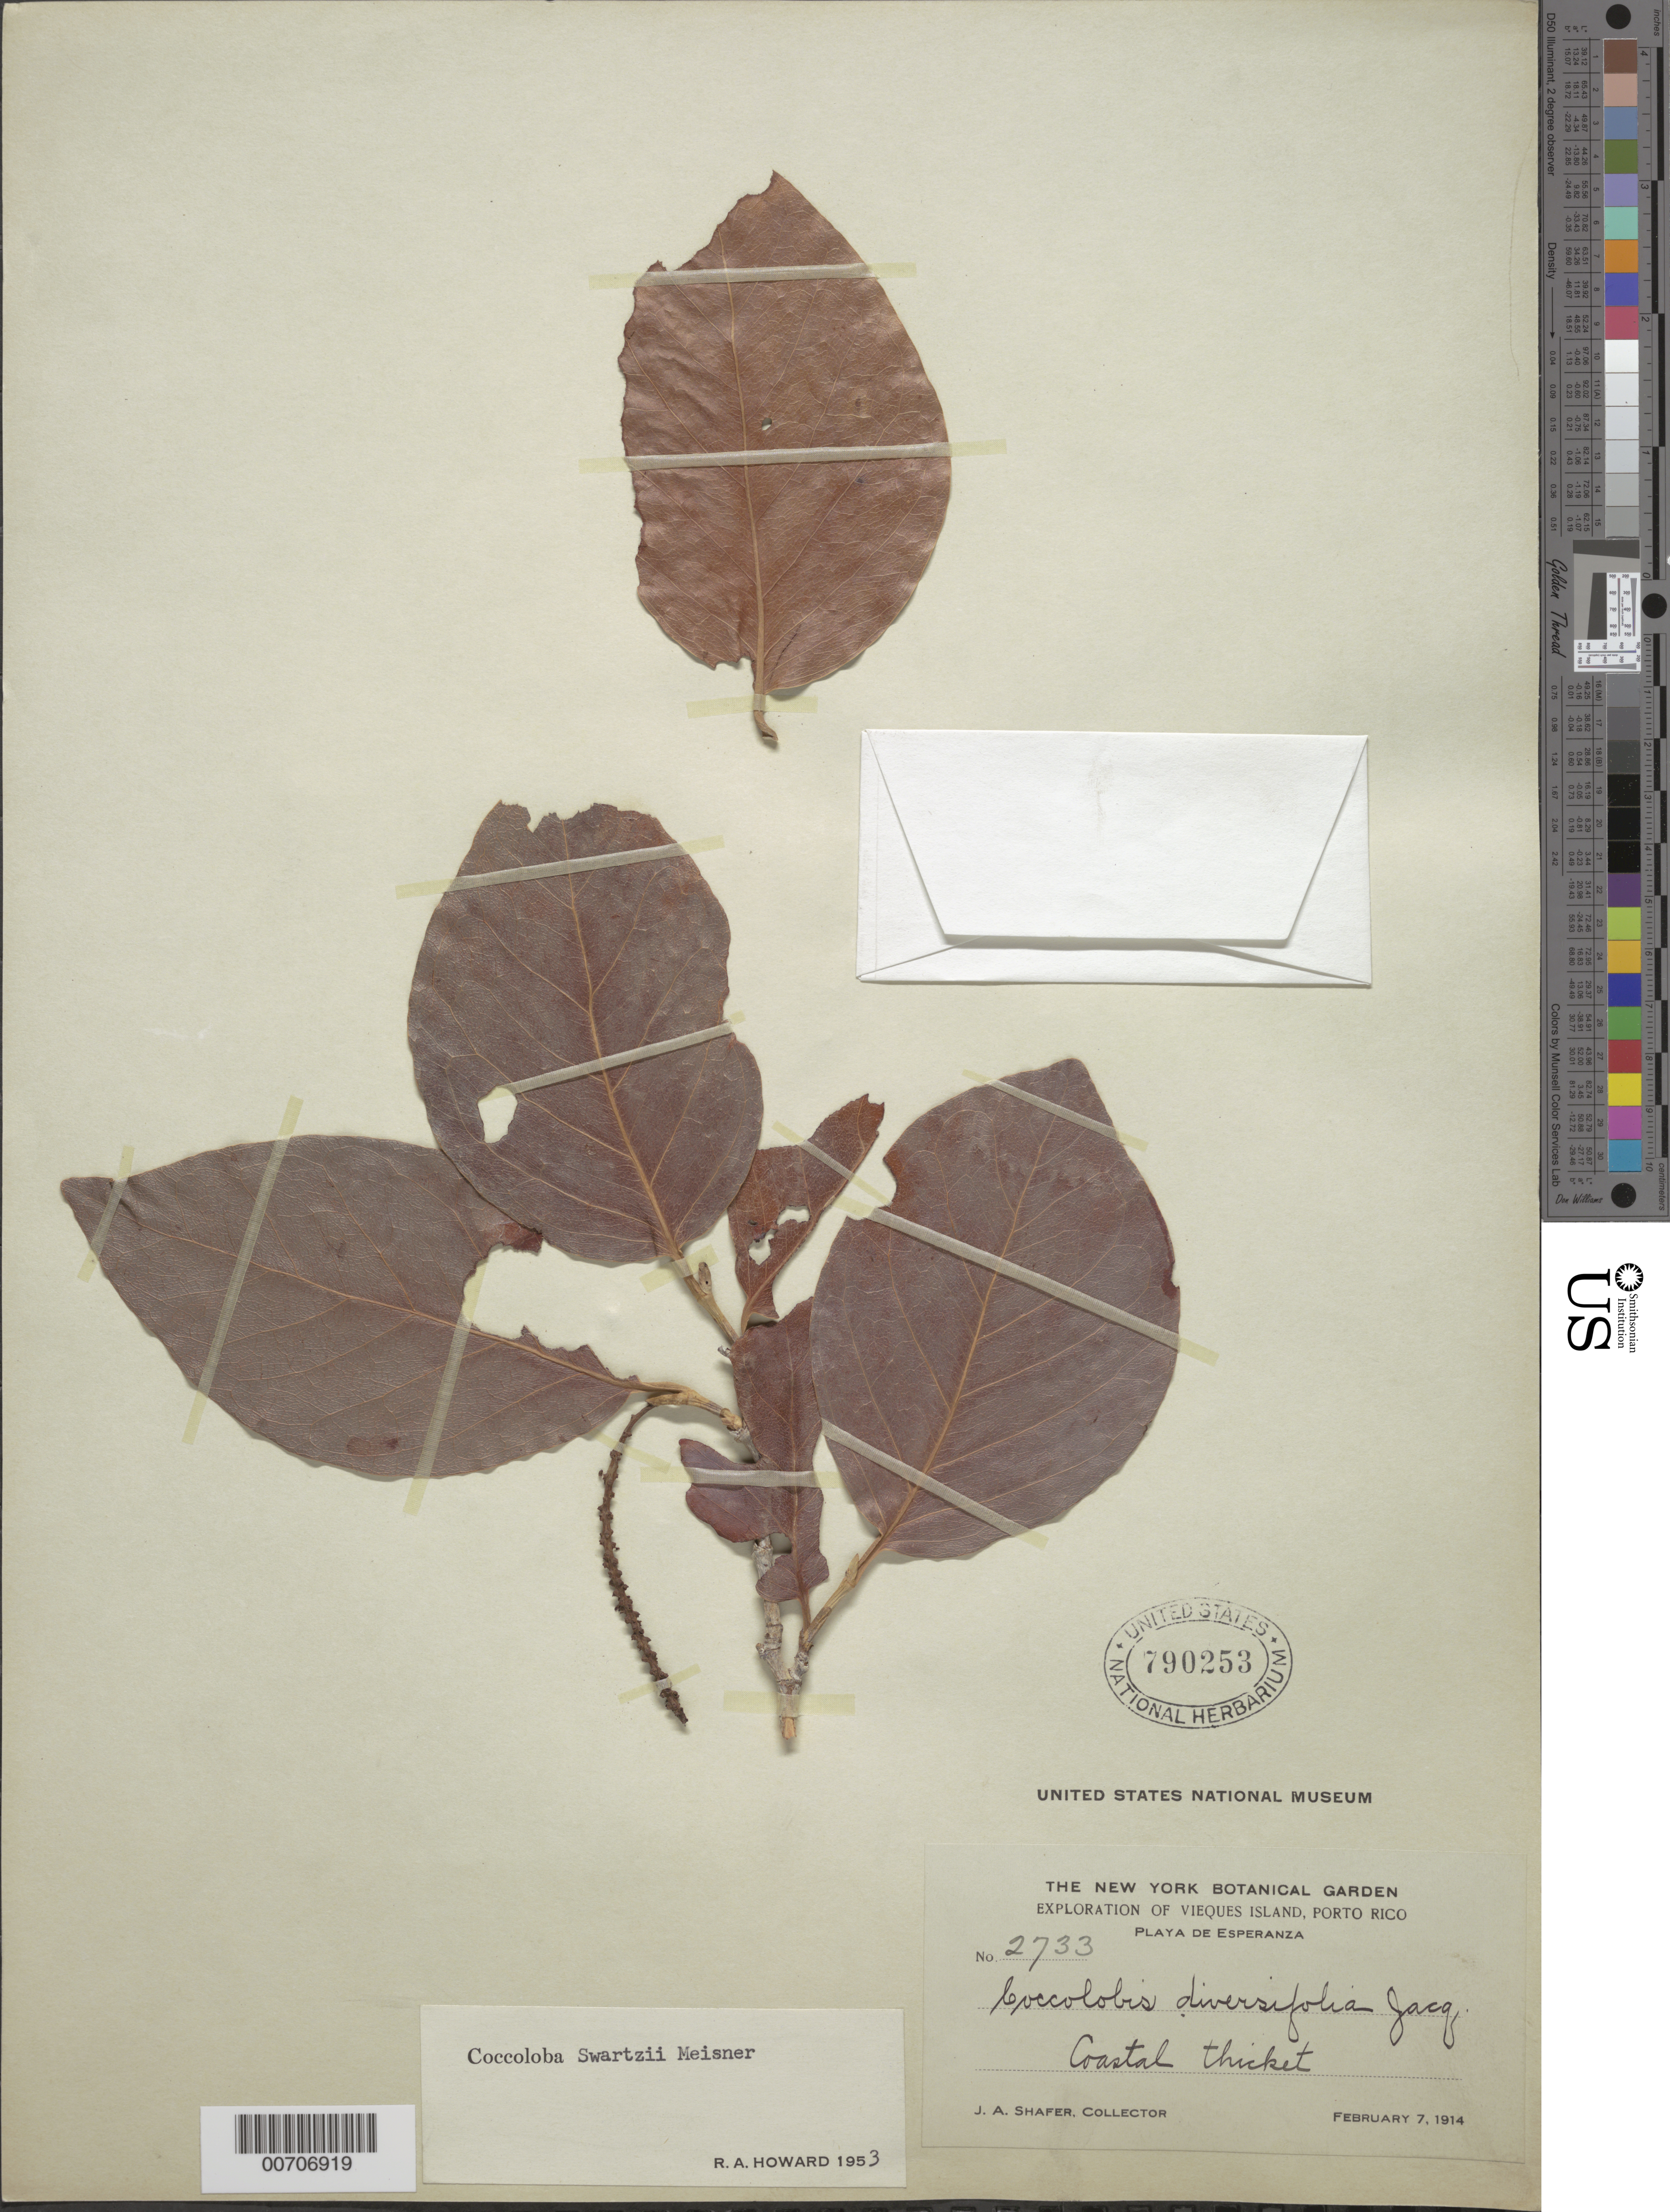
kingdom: Plantae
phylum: Tracheophyta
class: Magnoliopsida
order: Caryophyllales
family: Polygonaceae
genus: Coccoloba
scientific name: Coccoloba swartzii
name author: Meisn.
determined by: Howard, R. A.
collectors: J. A. Shafer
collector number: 2733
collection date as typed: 07 Feb 1914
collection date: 1914-02-07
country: Puerto Rico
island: Vieques Island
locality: Playa de Esperanza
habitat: Coastal thicket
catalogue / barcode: US 790253